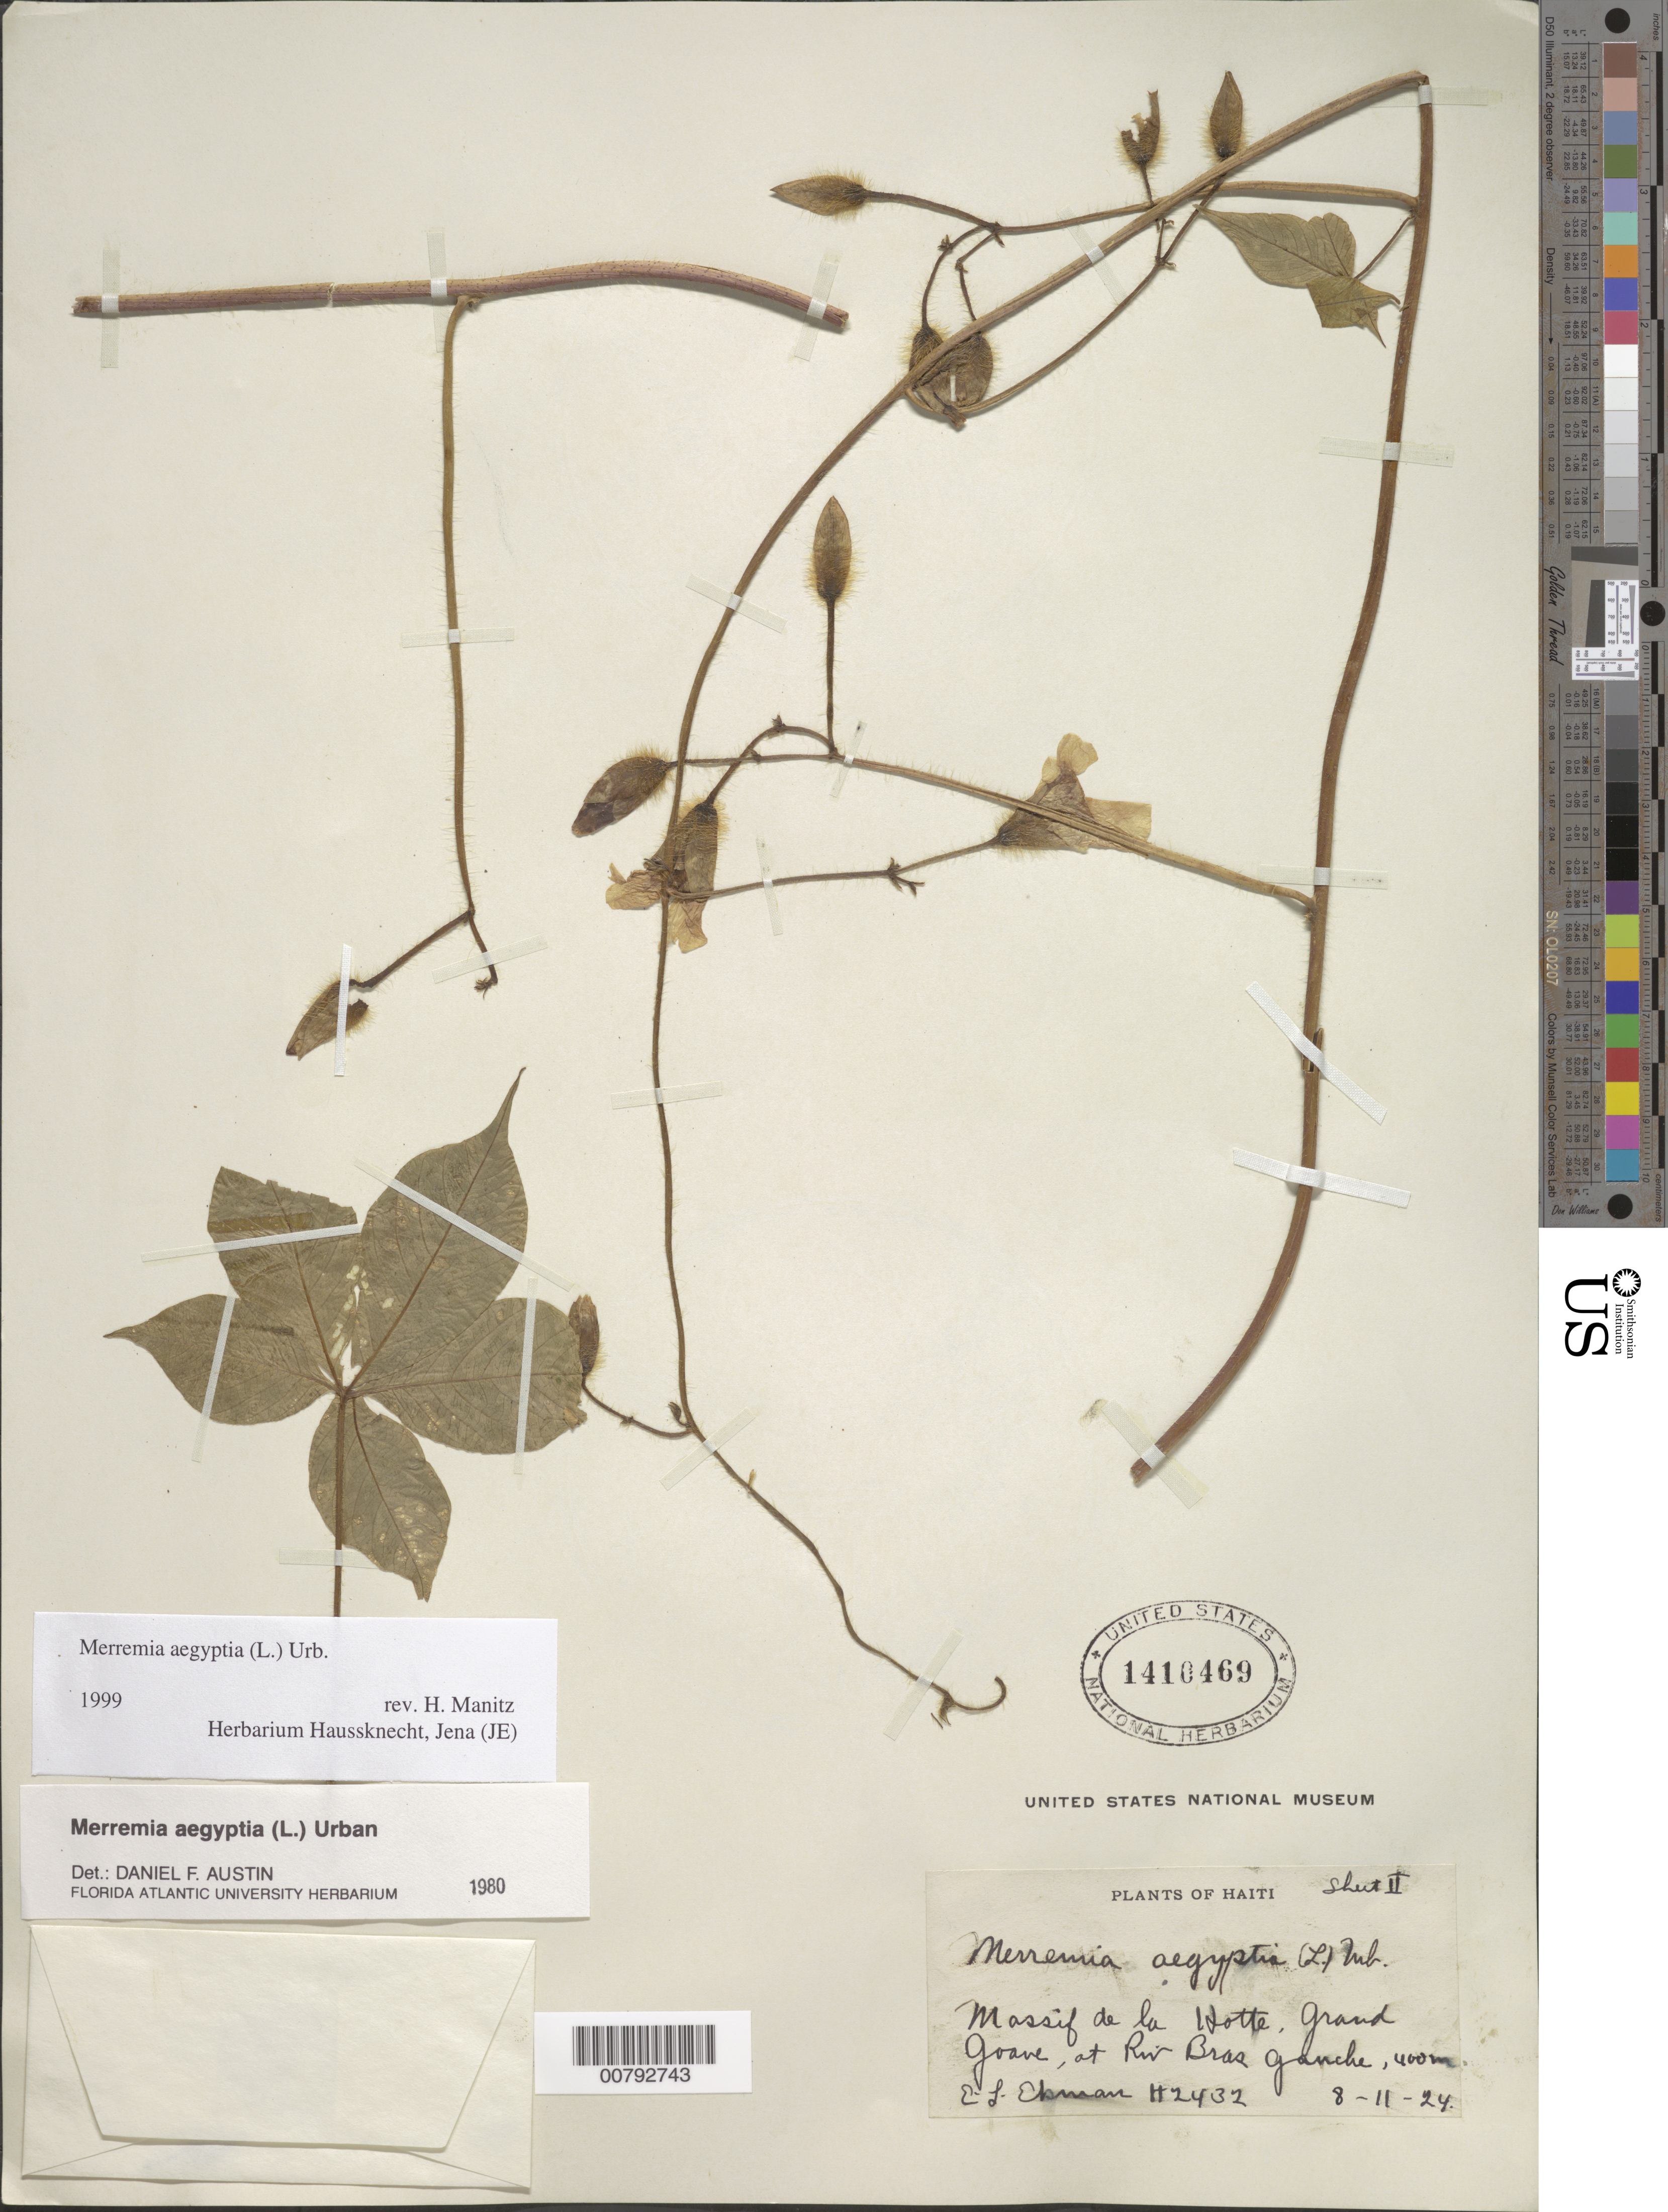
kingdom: Plantae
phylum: Tracheophyta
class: Magnoliopsida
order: Solanales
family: Convolvulaceae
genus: Distimake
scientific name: Distimake aegyptius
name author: (L.) A. R. Simões & Staples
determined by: Strong, Mark T., (BOT), Smithsonian Institution - National Museum of Natural History (UNITED STATES)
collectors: E. L. Ekman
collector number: H 2432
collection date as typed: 08 Nov 1924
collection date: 1924-11-08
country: Haiti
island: Hispaniola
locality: Massif de la Hotte, Grand Goave, at Riv Bras Ganche.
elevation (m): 400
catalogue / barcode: US 1410469